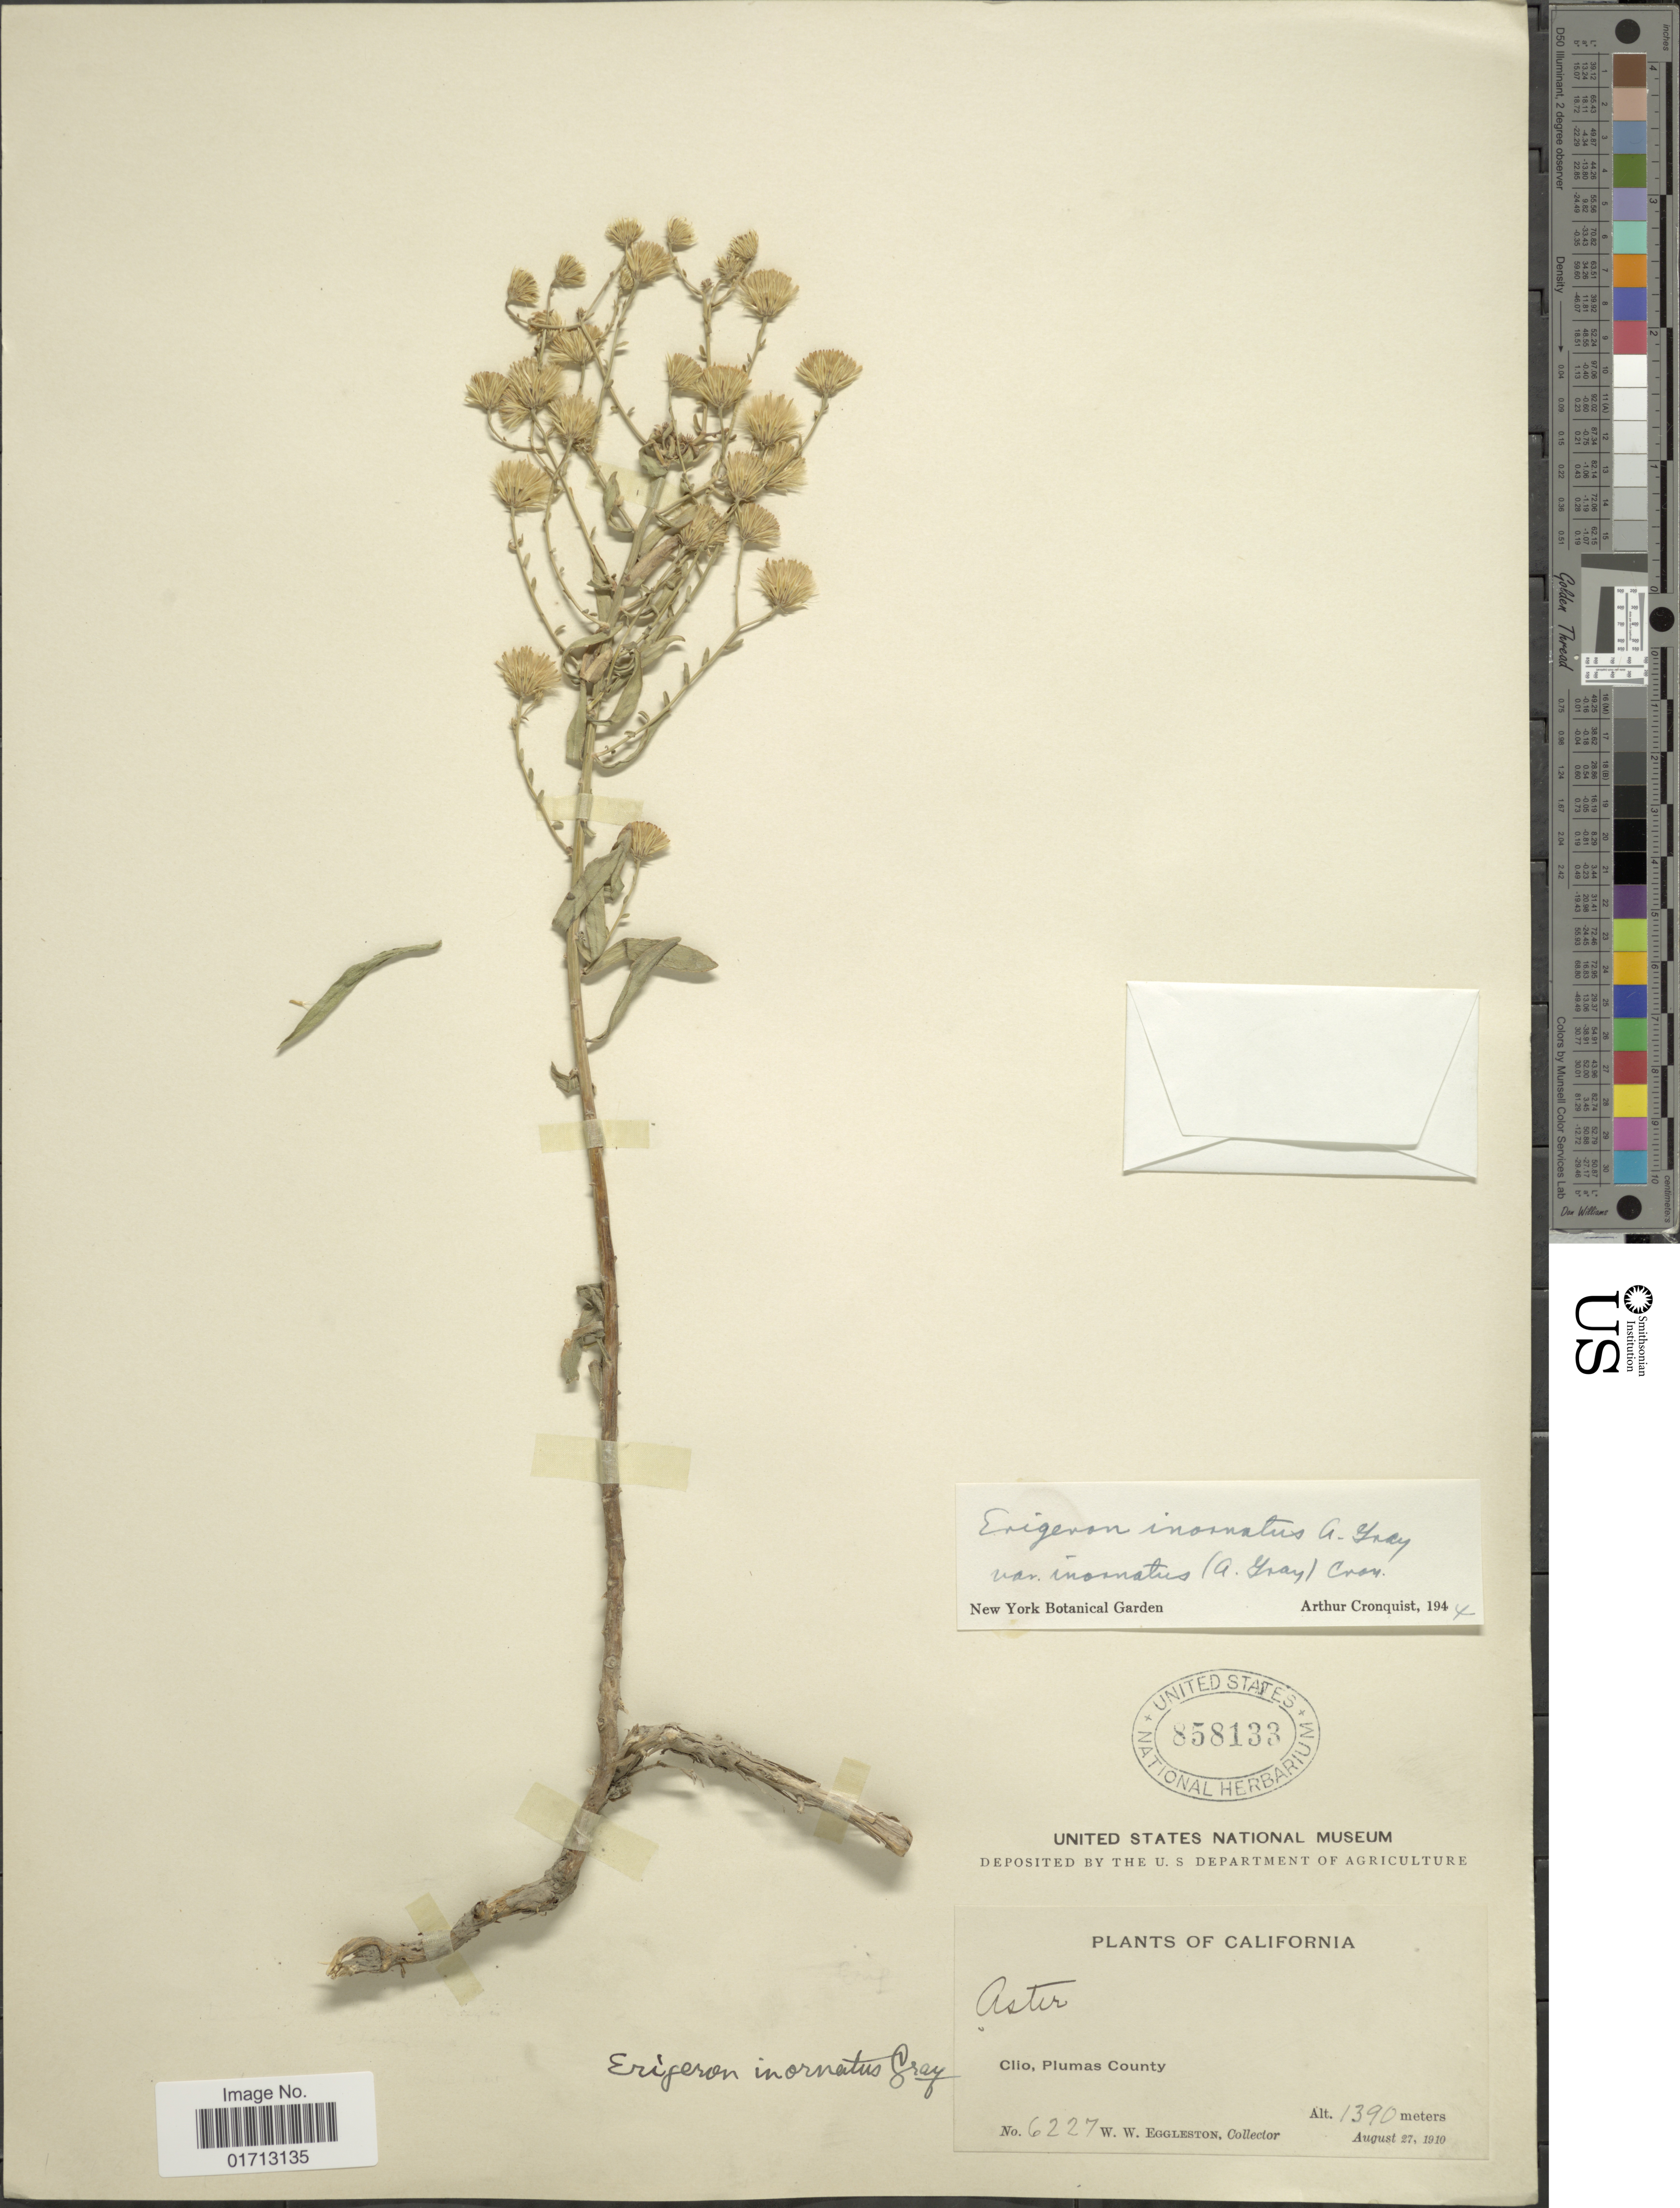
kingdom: Plantae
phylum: Tracheophyta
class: Magnoliopsida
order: Asterales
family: Asteraceae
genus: Erigeron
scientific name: Erigeron inornatus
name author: (A. Gray) A. Gray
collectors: W. W. Eggleston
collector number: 6227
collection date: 1910-08-27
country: United States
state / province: California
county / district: Plumas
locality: Cilo, Plumas County.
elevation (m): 1390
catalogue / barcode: US 858133